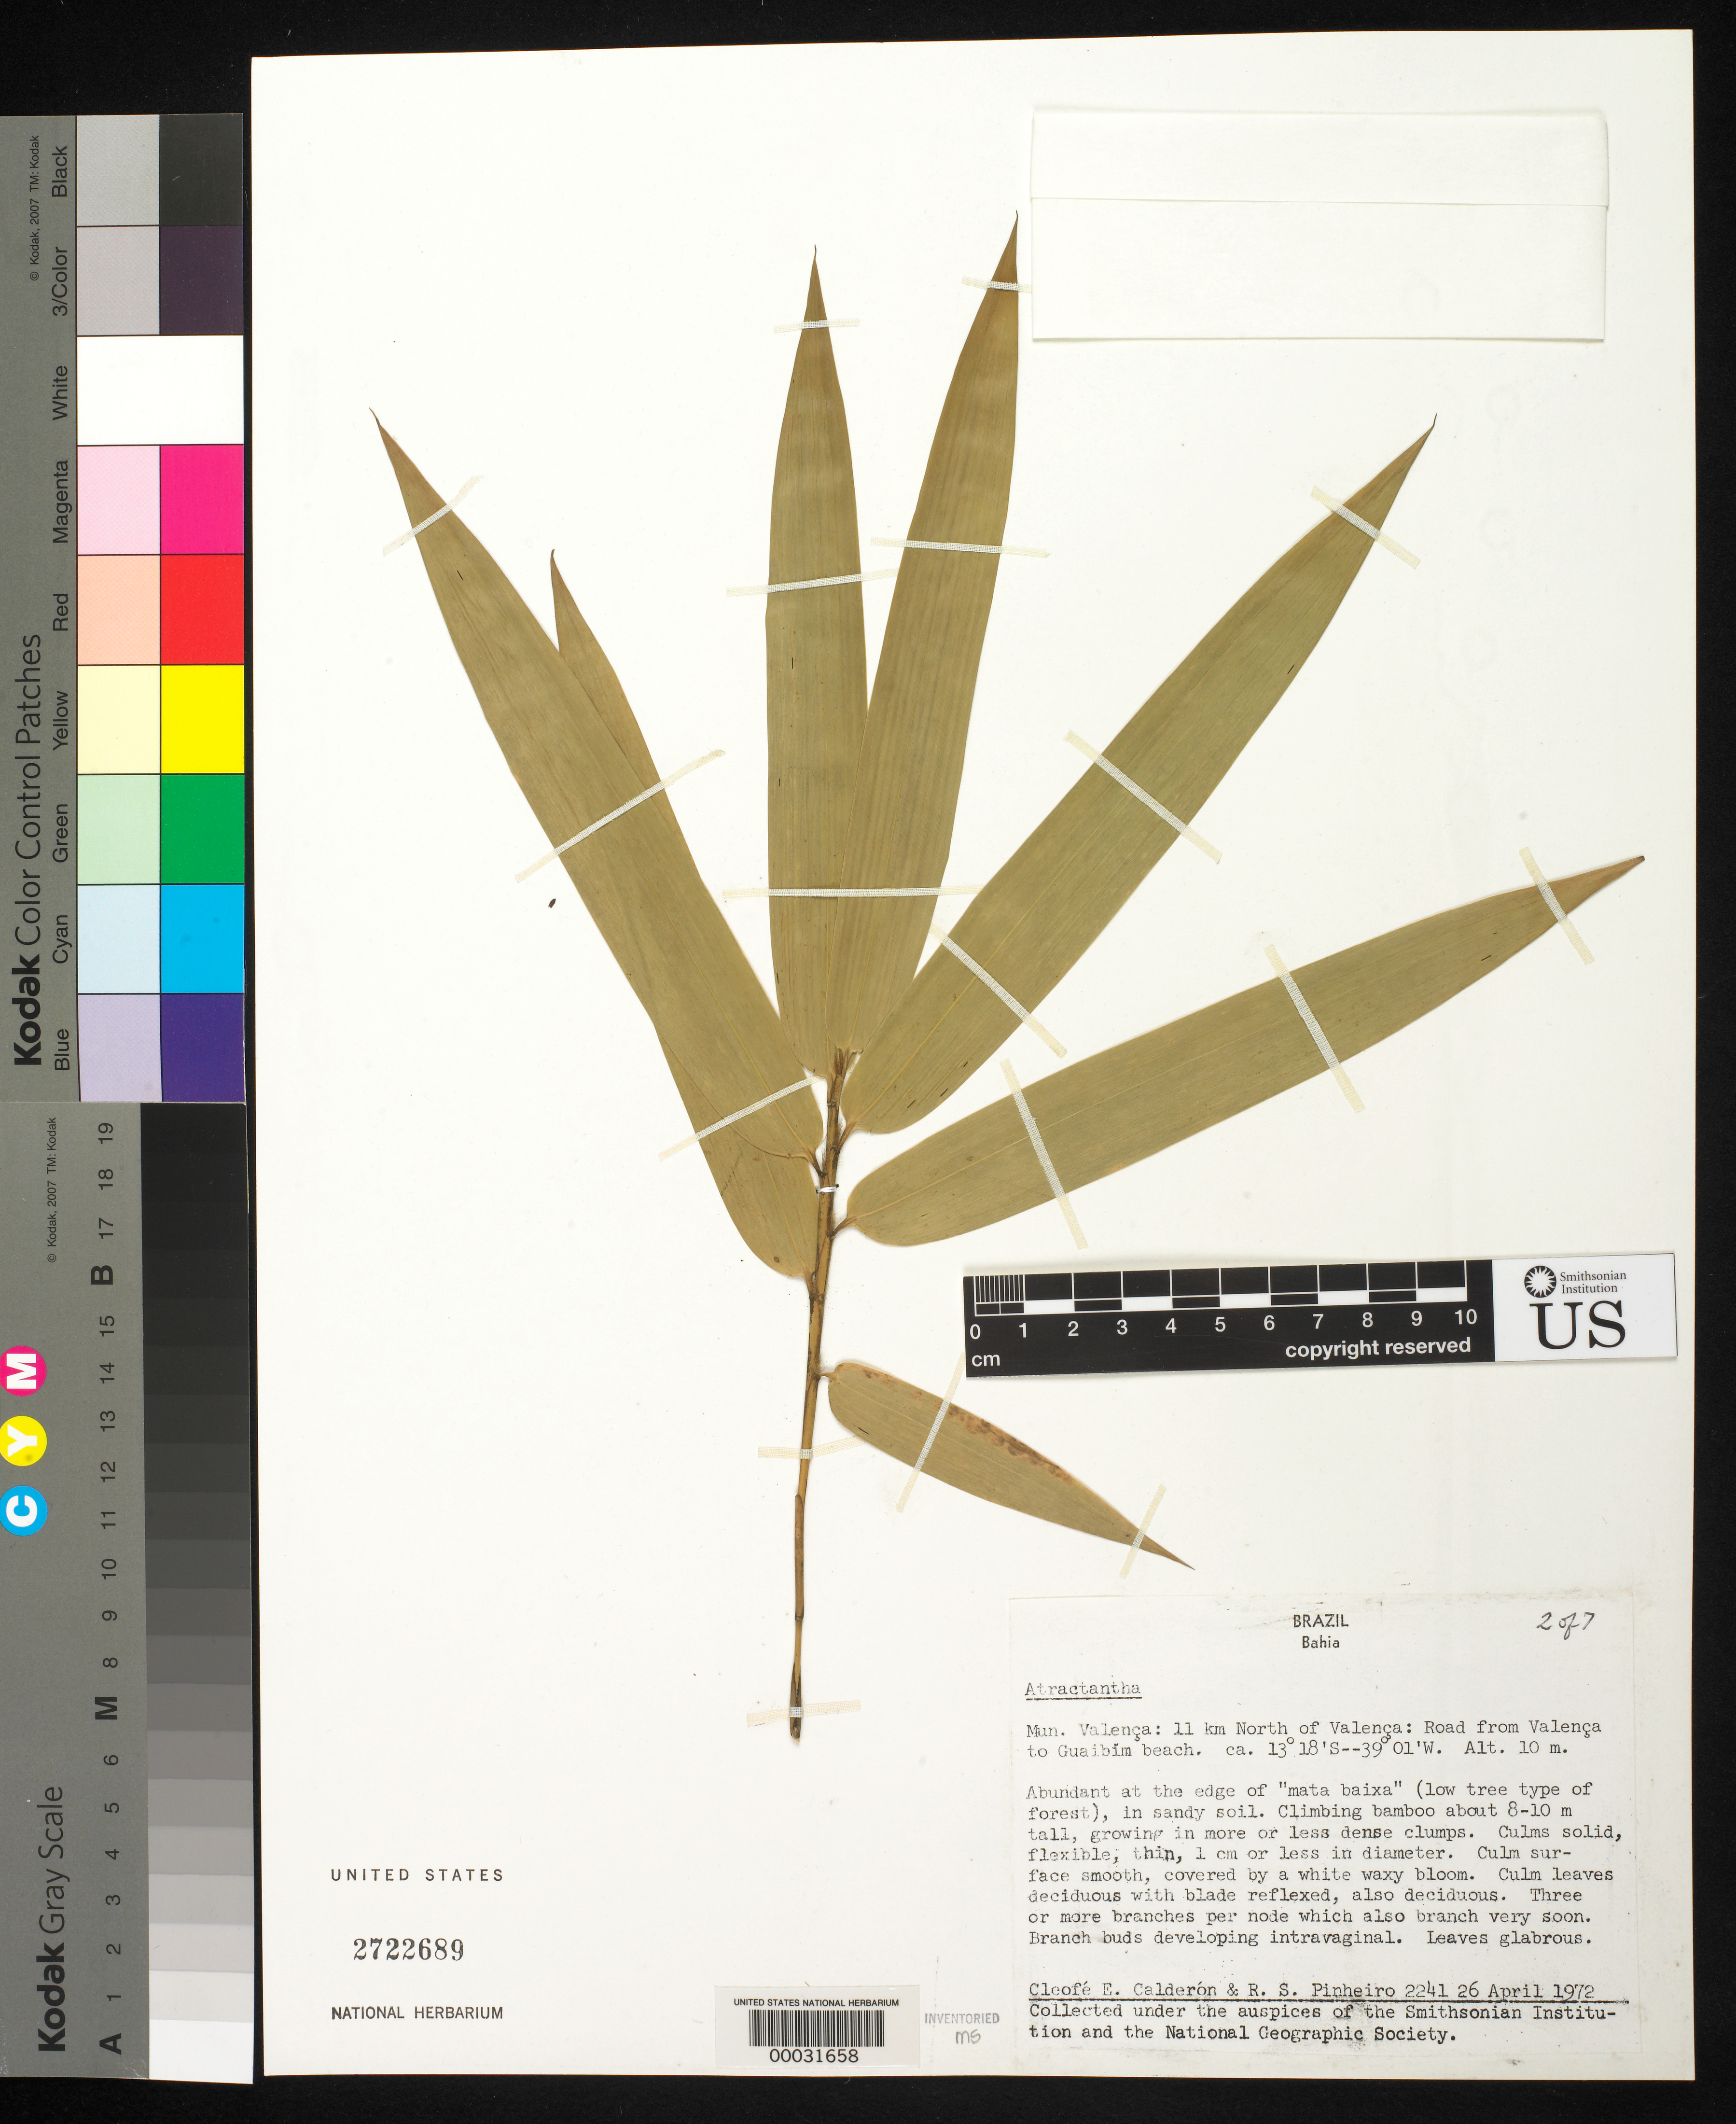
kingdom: Plantae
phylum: Tracheophyta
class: Liliopsida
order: Poales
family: Poaceae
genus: Atractantha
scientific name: Atractantha sp.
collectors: C. E. Calderón & R. S. Pinheiro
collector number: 2241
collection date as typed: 26 Apr 1972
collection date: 1972-04-26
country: Brazil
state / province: Bahia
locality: Valenca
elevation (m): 10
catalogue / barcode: US 2722689